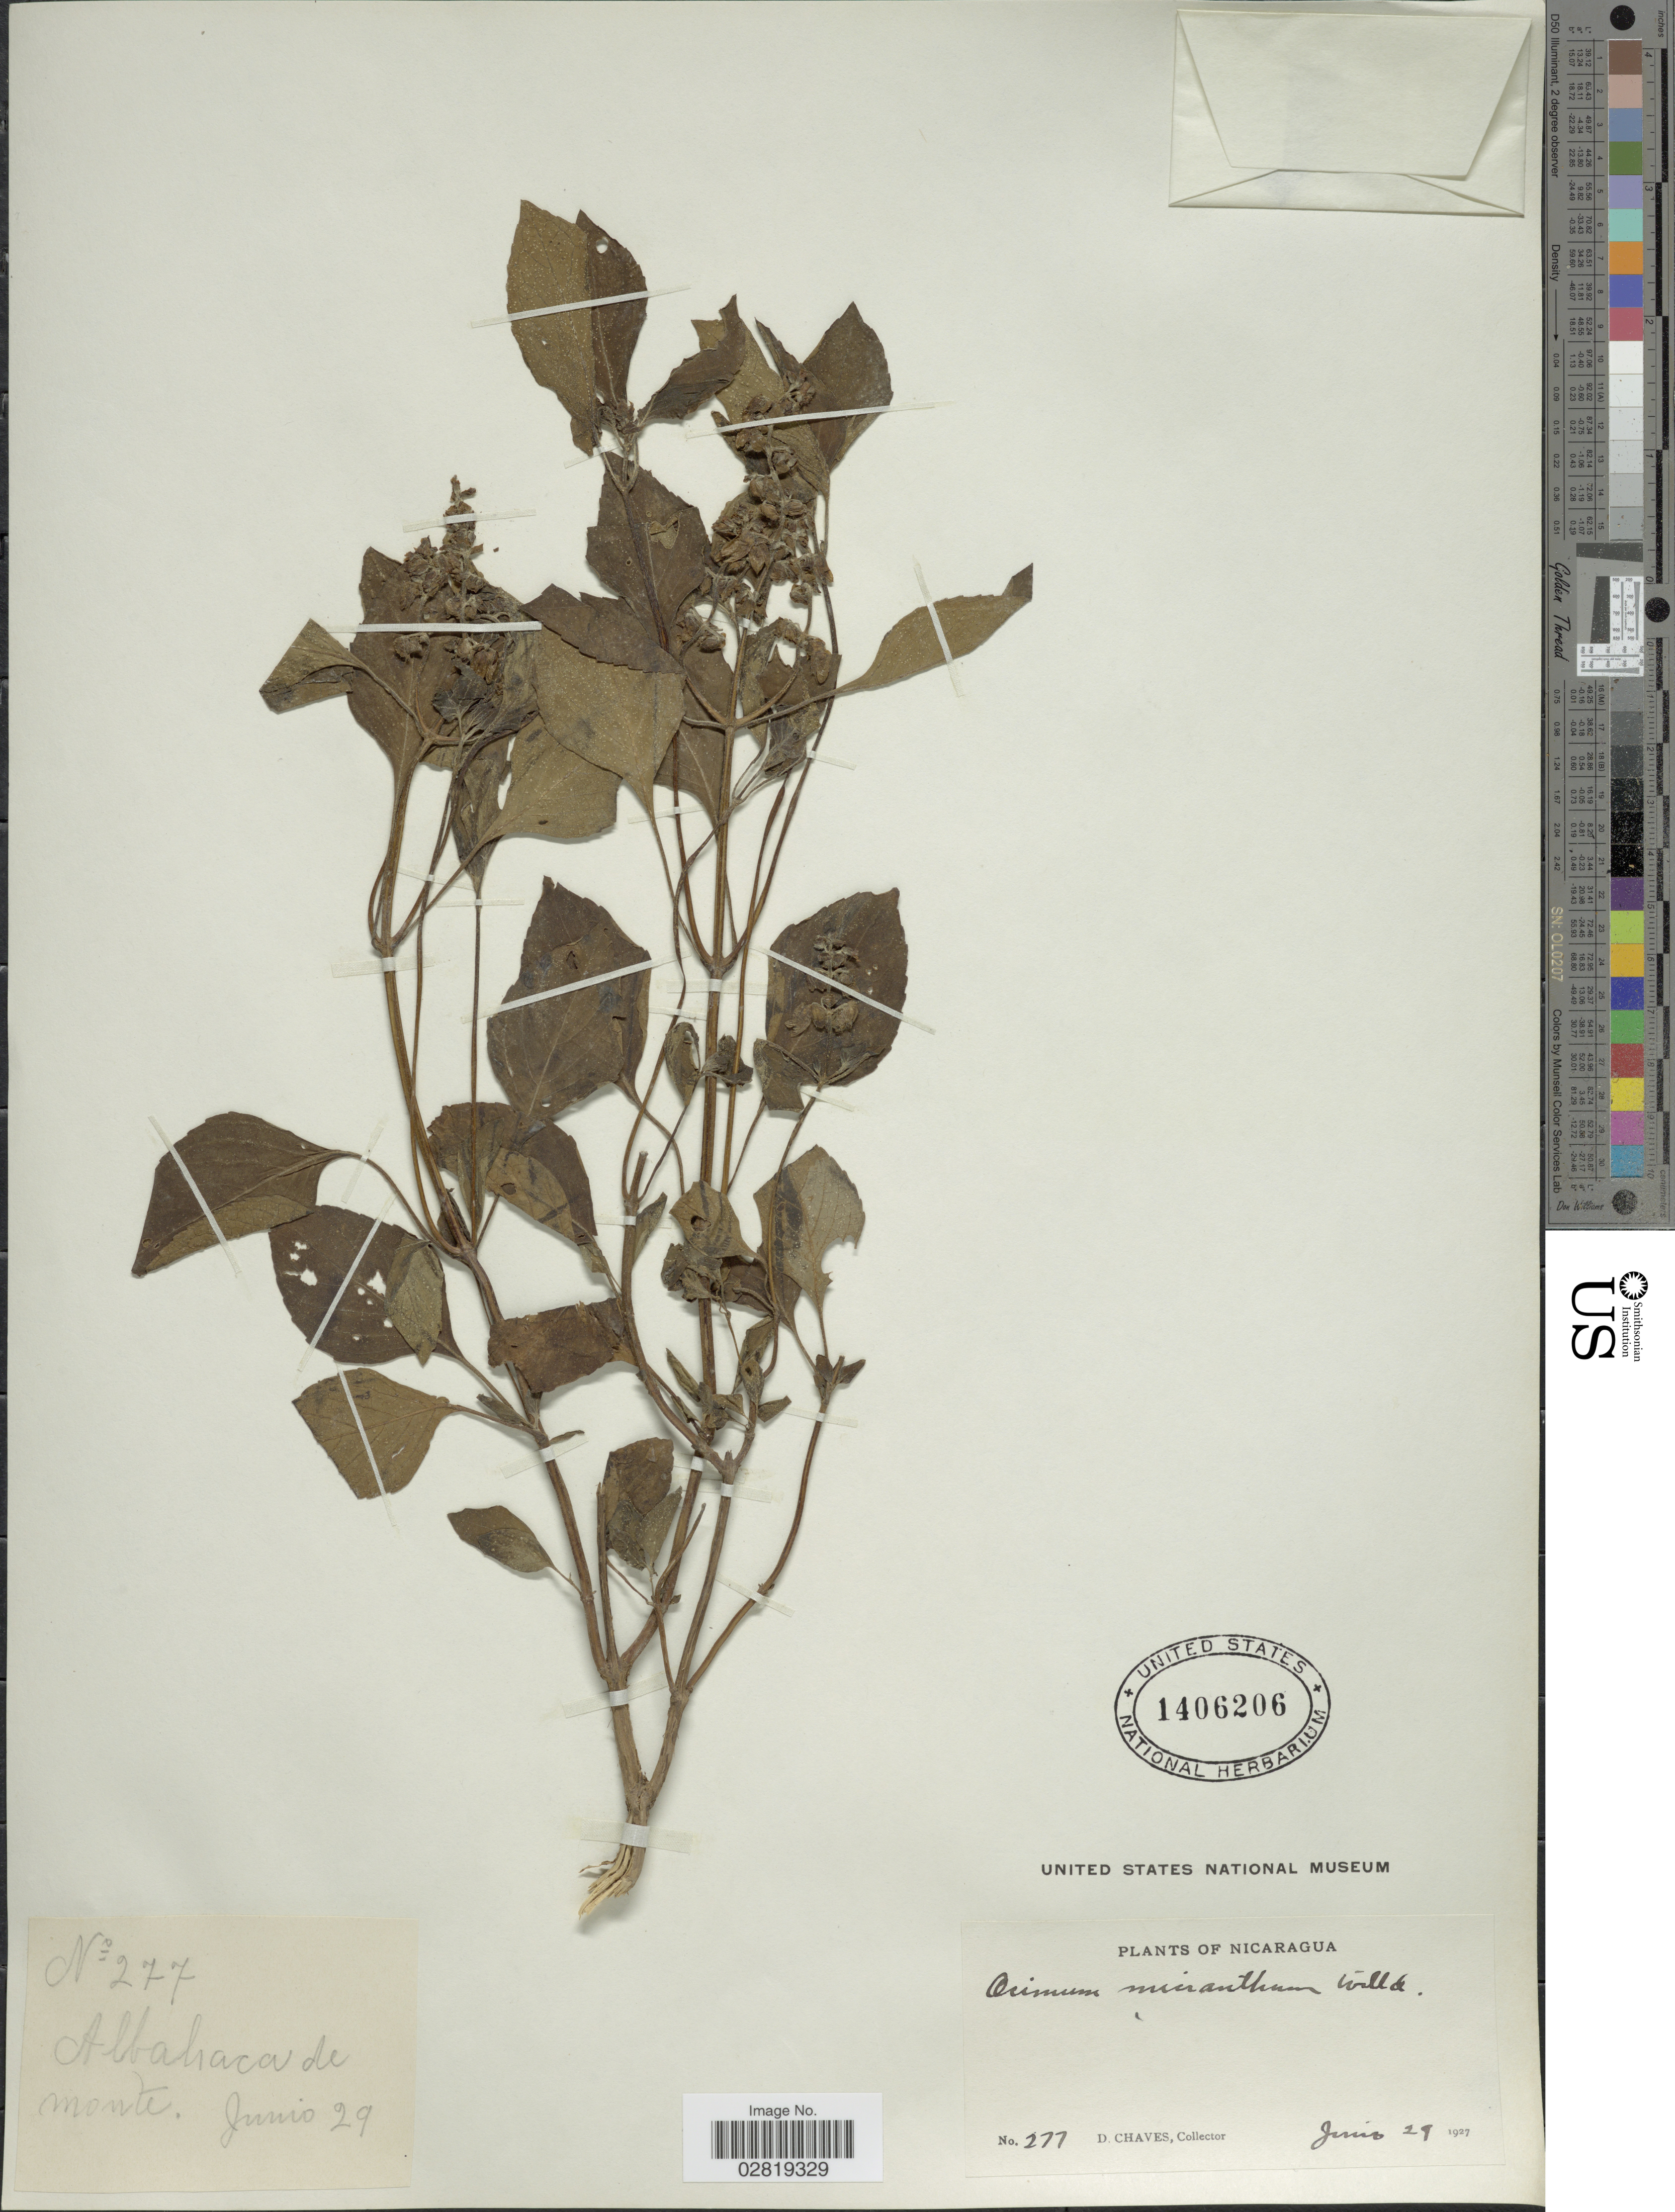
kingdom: Plantae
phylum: Tracheophyta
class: Magnoliopsida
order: Lamiales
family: Lamiaceae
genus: Ocimum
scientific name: Ocimum campechianum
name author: Mill.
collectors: D. Chaves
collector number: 277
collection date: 1927-06-29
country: Nicaragua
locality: Albahaca de monte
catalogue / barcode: US 1406206